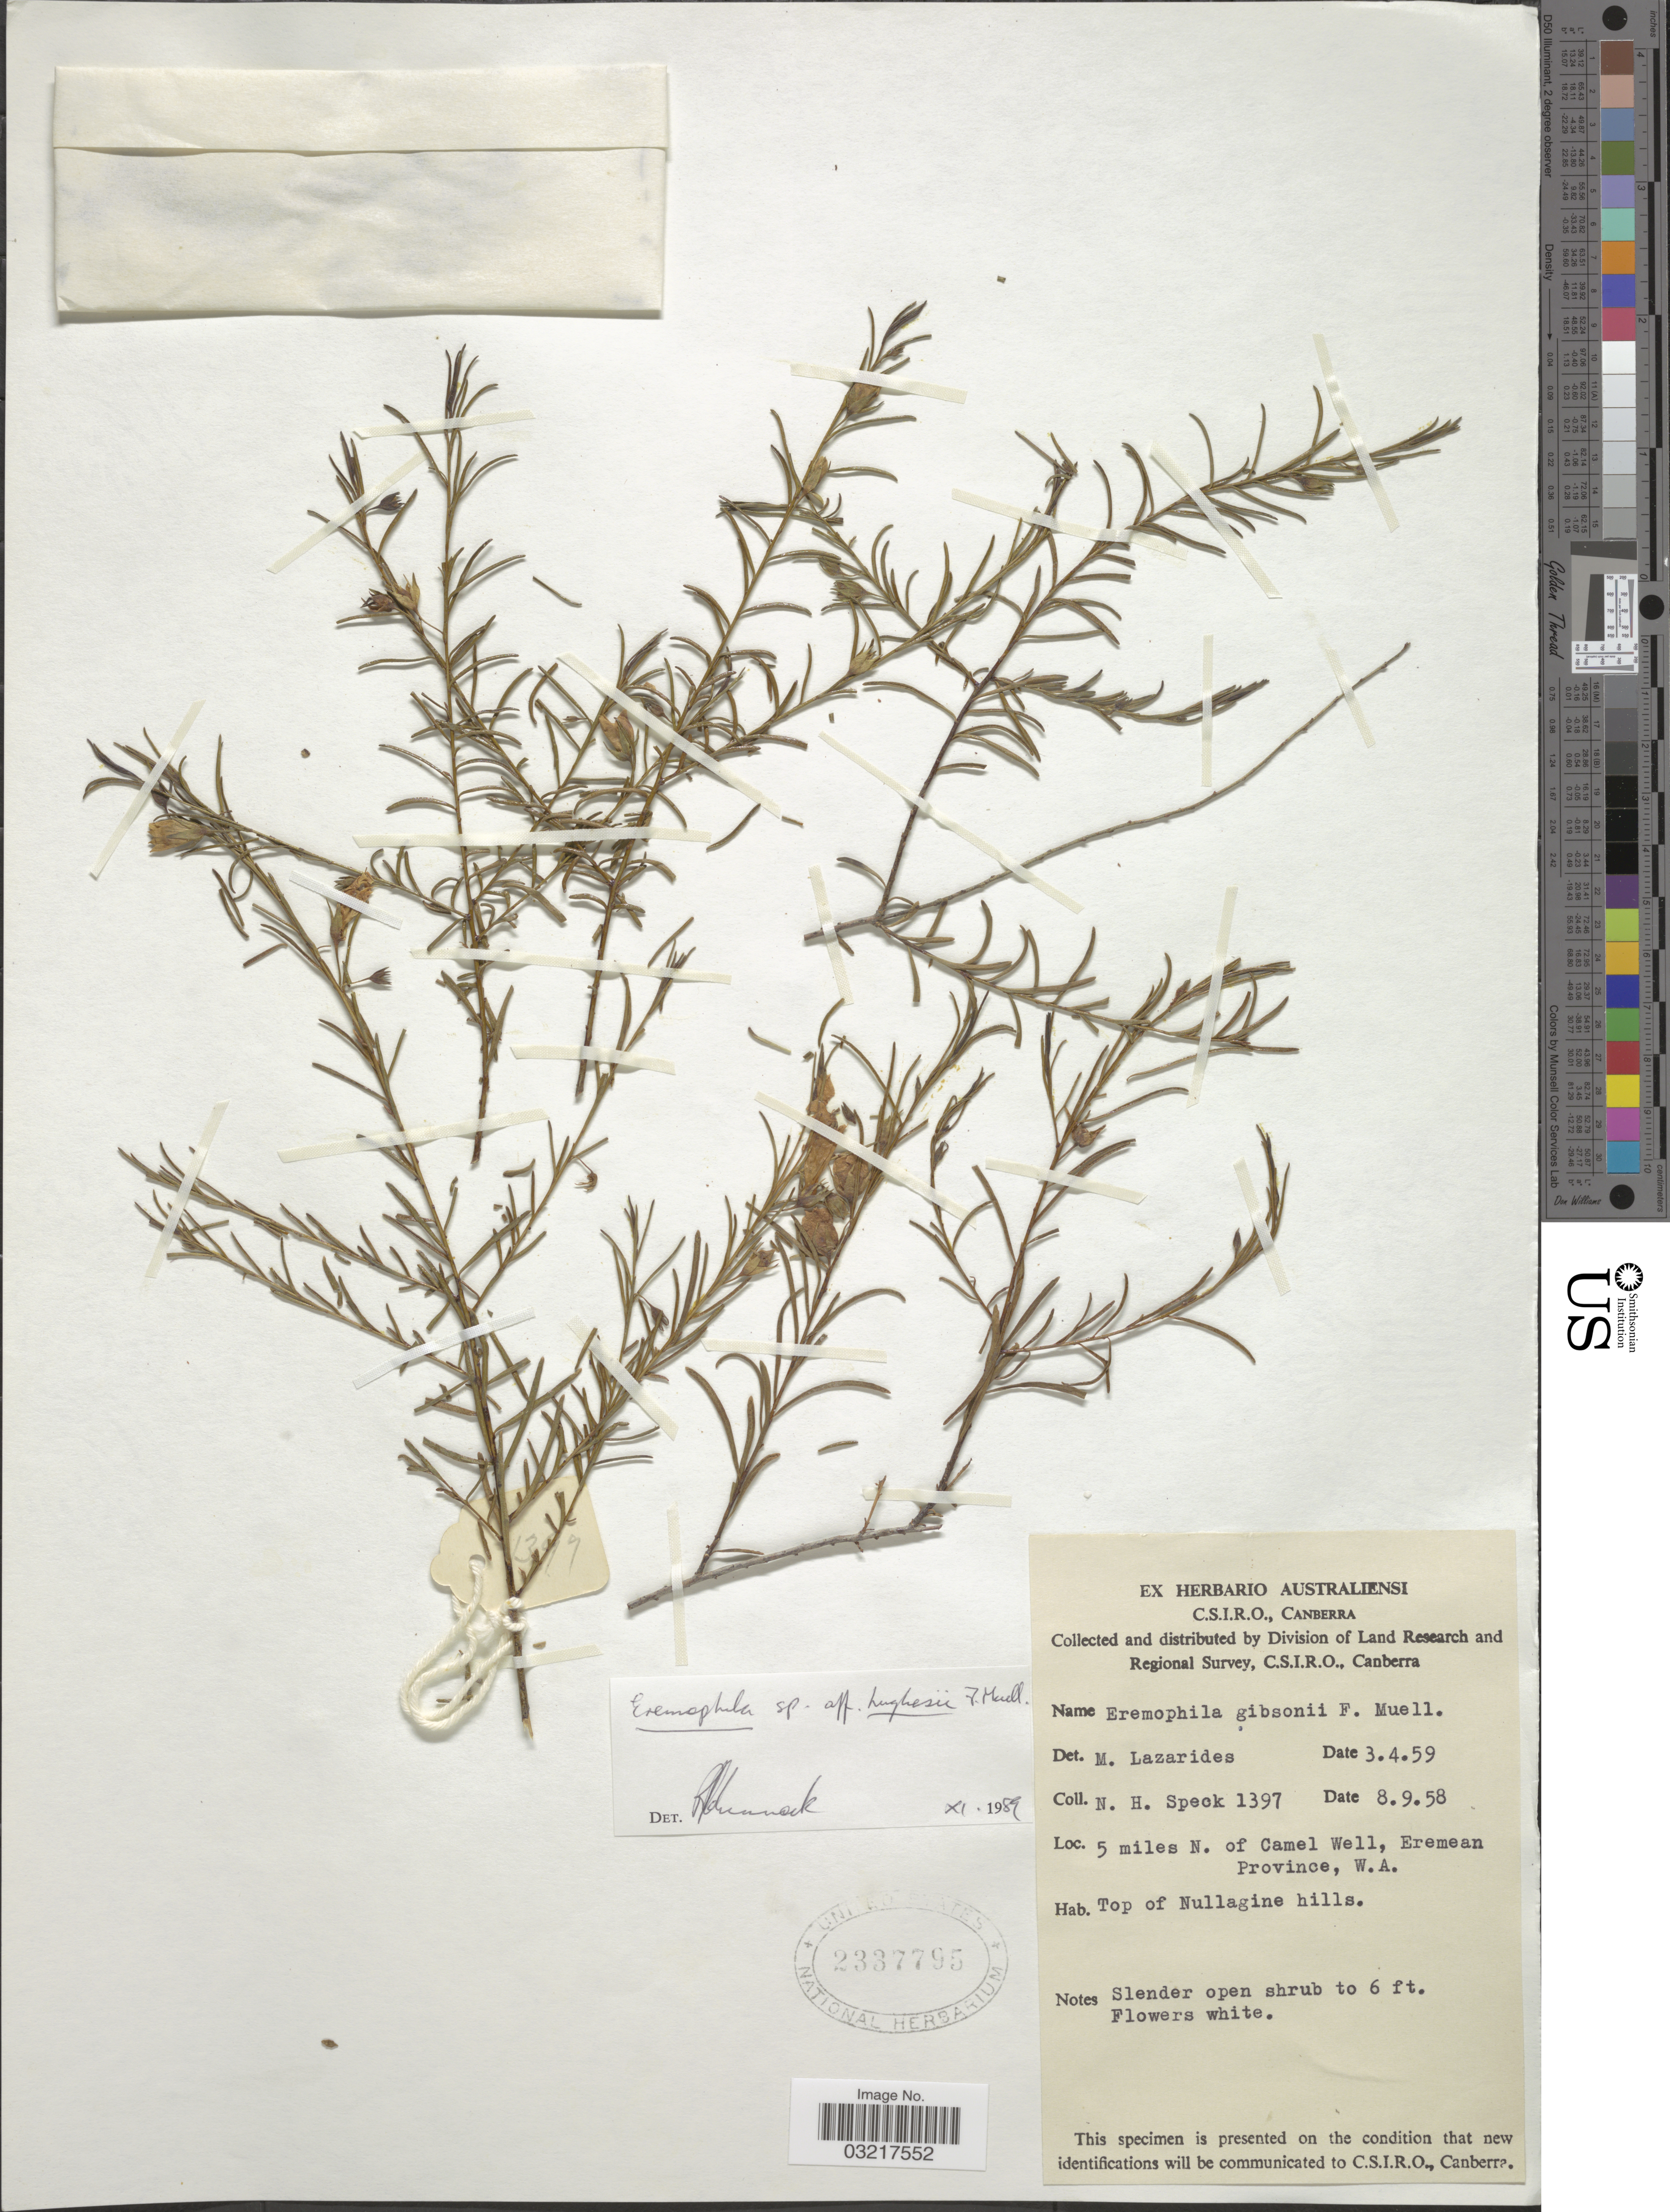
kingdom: Plantae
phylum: Tracheophyta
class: Magnoliopsida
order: Lamiales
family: Scrophulariaceae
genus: Eremophila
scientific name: Eremophila hughesii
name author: F. Muell.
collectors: N. Speck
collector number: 1397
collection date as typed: Transcribed d/m/y: 8/9/58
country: Australia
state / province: Western Australia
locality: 5 miles N. of Camel Well, Eremean Province, W.A. Top of Nullagine hills.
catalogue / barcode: US 2337795